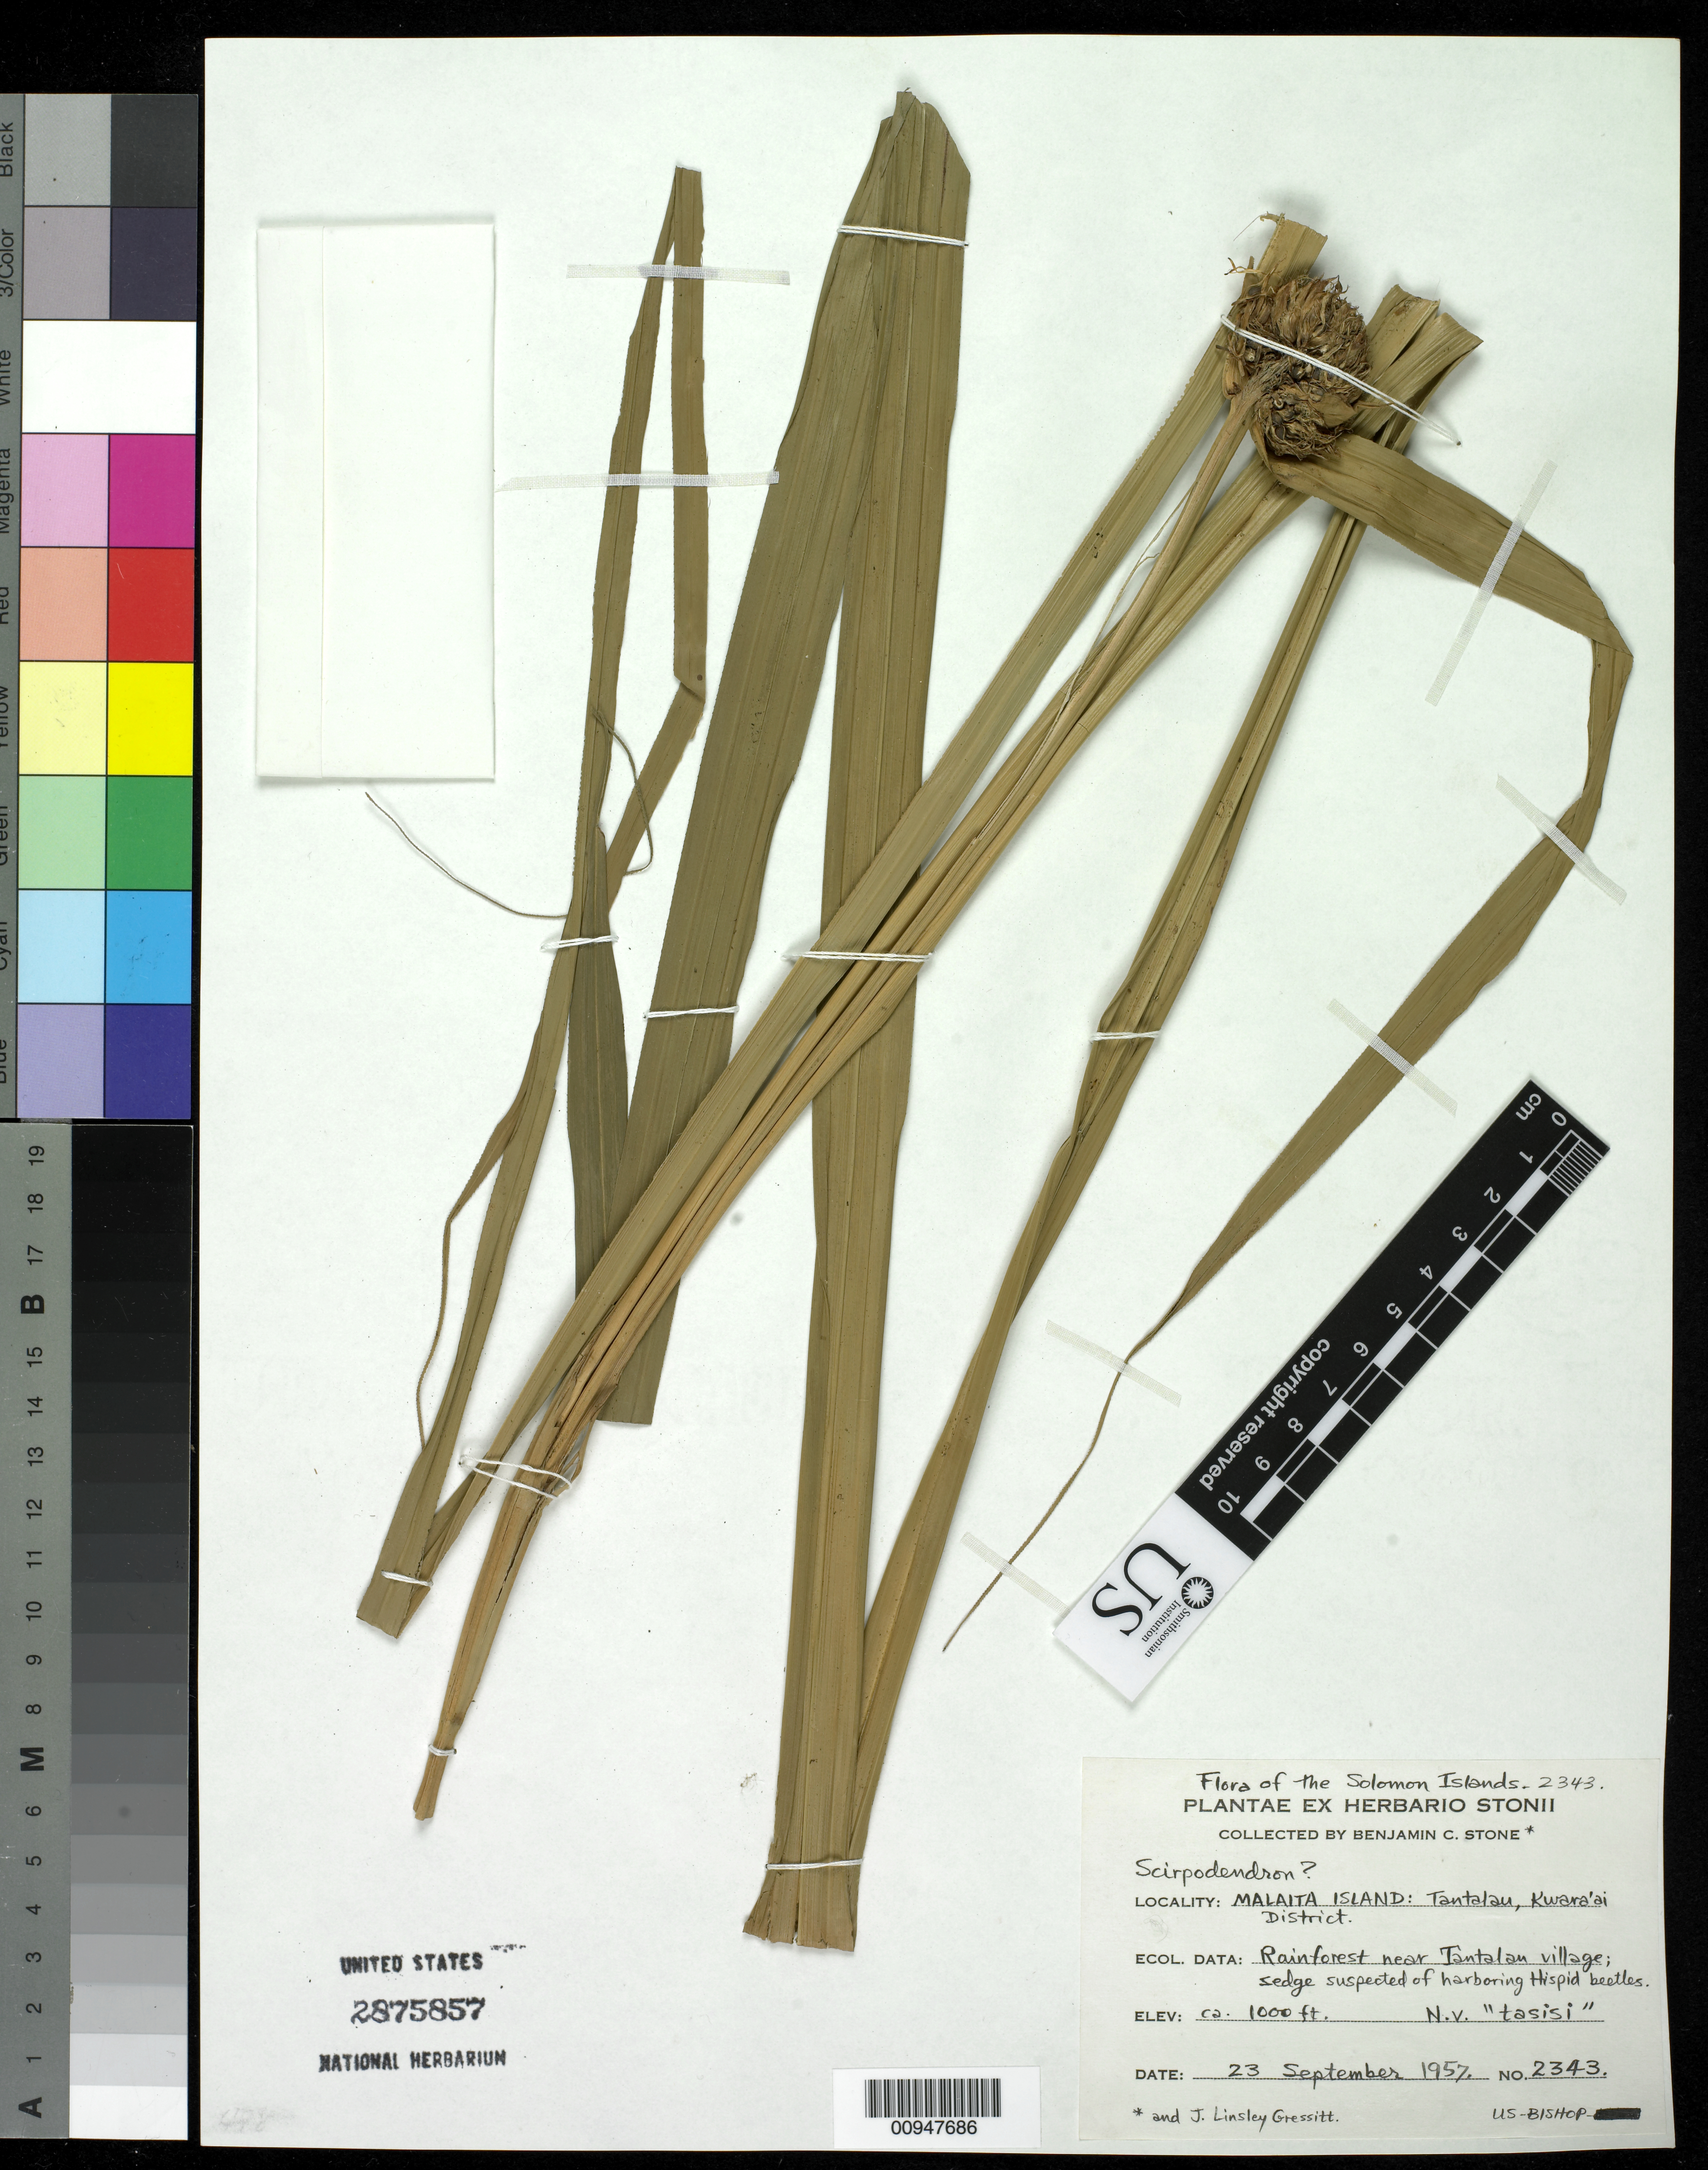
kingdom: Plantae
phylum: Tracheophyta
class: Liliopsida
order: Poales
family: Cyperaceae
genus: Mapania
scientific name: Mapania macrocephala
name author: (Gaudich.) K. Schum.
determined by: Strong, Mark T., (BOT), Smithsonian Institution - National Museum of Natural History (UNITED STATES)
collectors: B. C. Stone & J. Gressitt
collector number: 2343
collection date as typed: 23 Sep 1957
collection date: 1957-09-23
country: Solomon Islands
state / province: Malaita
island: Malaita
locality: Rainforest near Tantalau village Makaita Island:Tautlau, Kwara"ai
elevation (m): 1000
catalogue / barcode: US 2875857